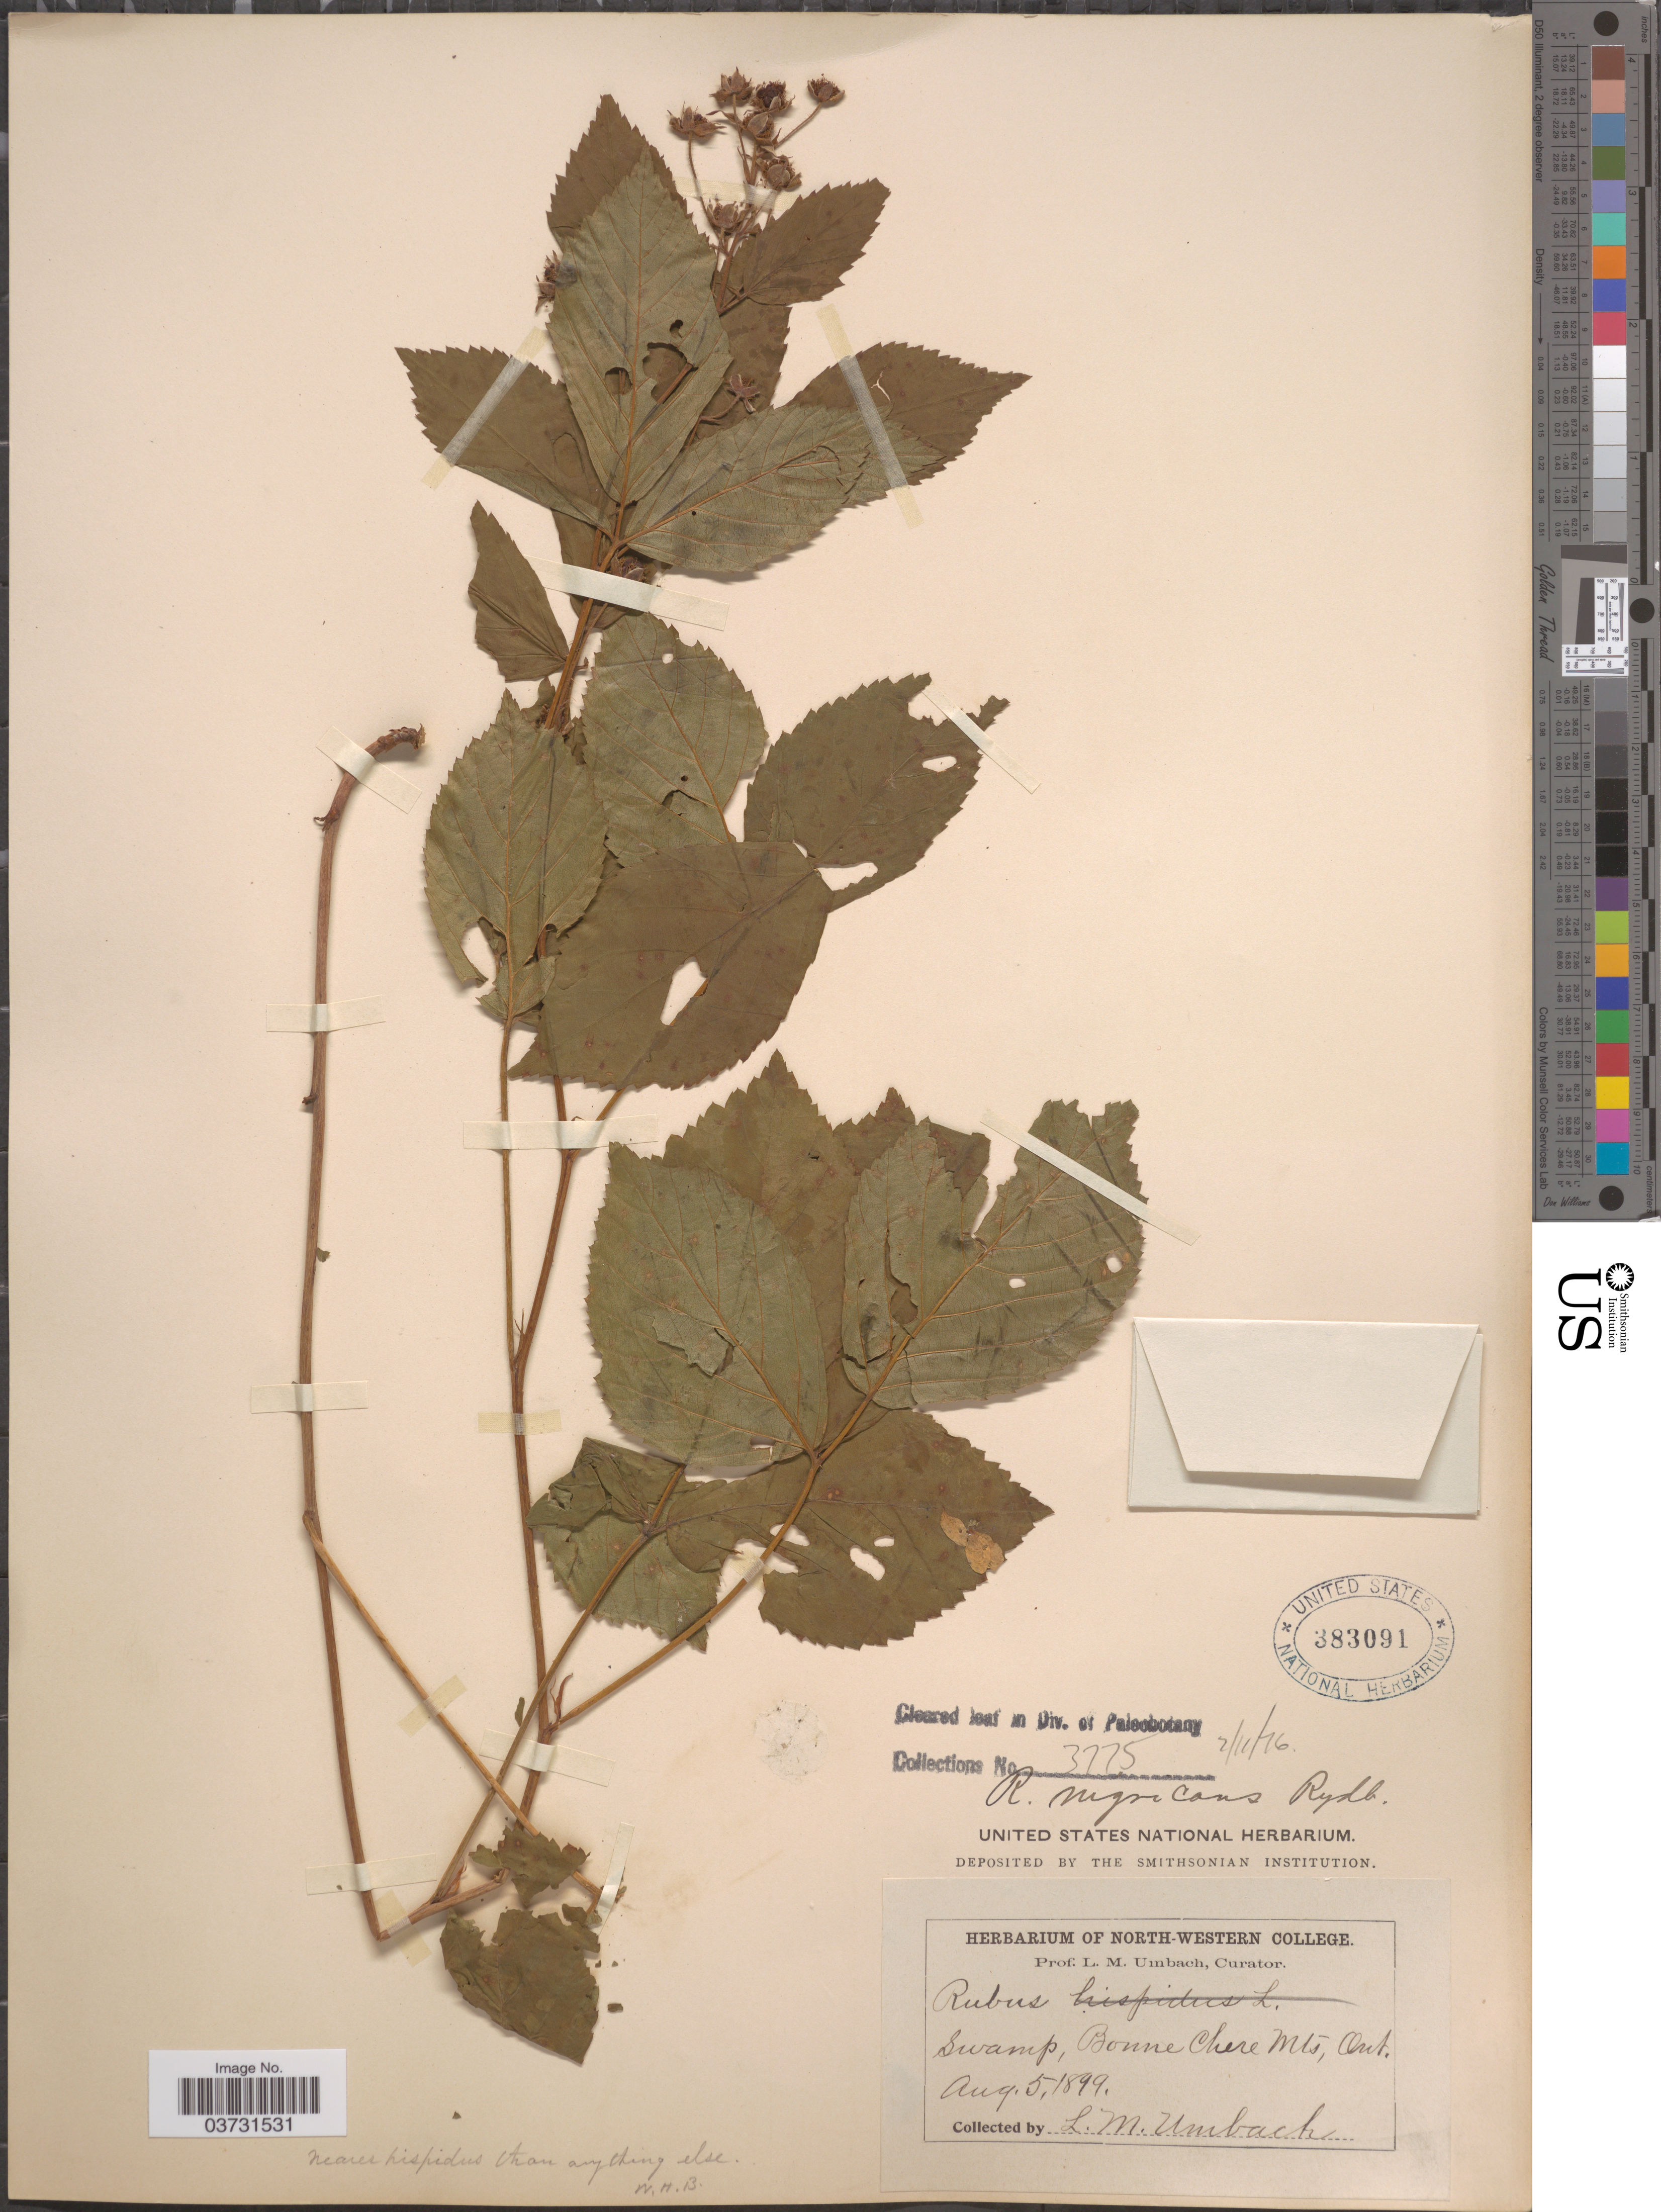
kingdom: Plantae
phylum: Tracheophyta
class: Magnoliopsida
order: Rosales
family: Rosaceae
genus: Rubus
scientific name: Rubus nigricans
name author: Rydb. in Britton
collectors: L. M. Umbach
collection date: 1899-08-05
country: Canada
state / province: Ontario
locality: Swamp, Bonne Chere Mts.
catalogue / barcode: US 383091